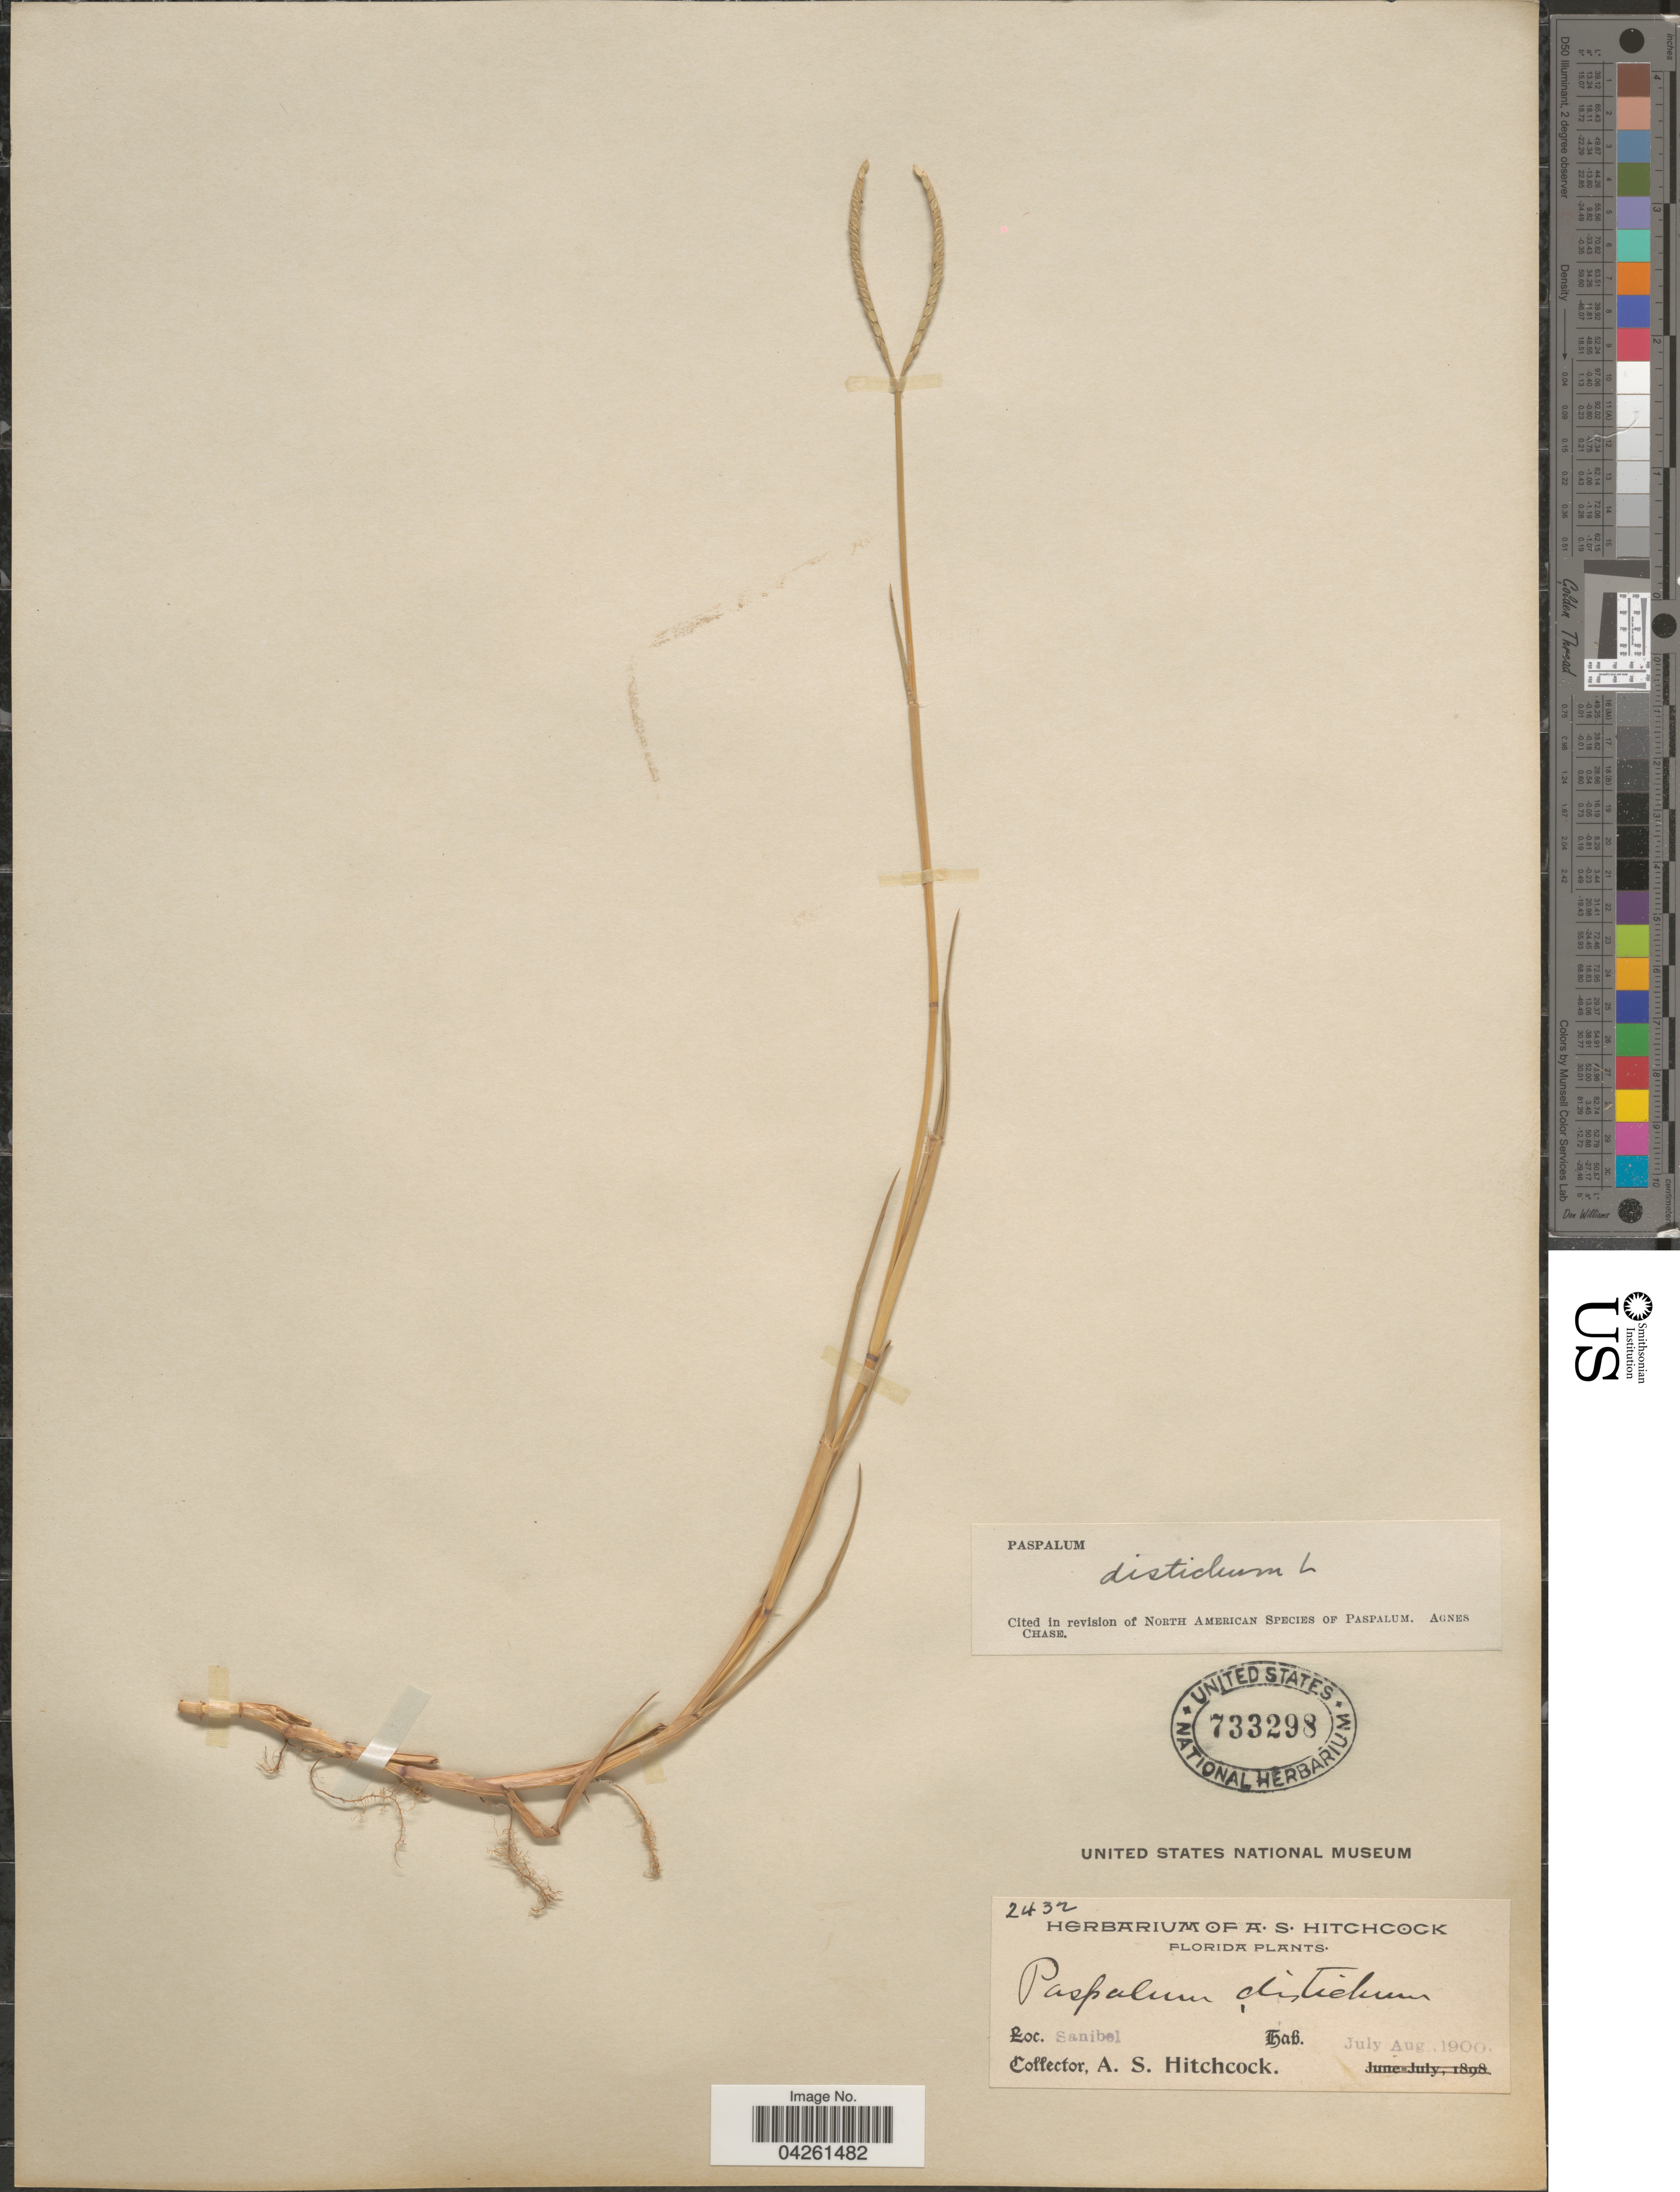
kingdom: Plantae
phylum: Tracheophyta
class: Liliopsida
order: Poales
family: Poaceae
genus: Paspalum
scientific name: Paspalum distichum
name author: L.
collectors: A. S. Hitchcock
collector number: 2432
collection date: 1900-07/1900-08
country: United States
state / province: Florida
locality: Sanibel.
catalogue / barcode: US 733298